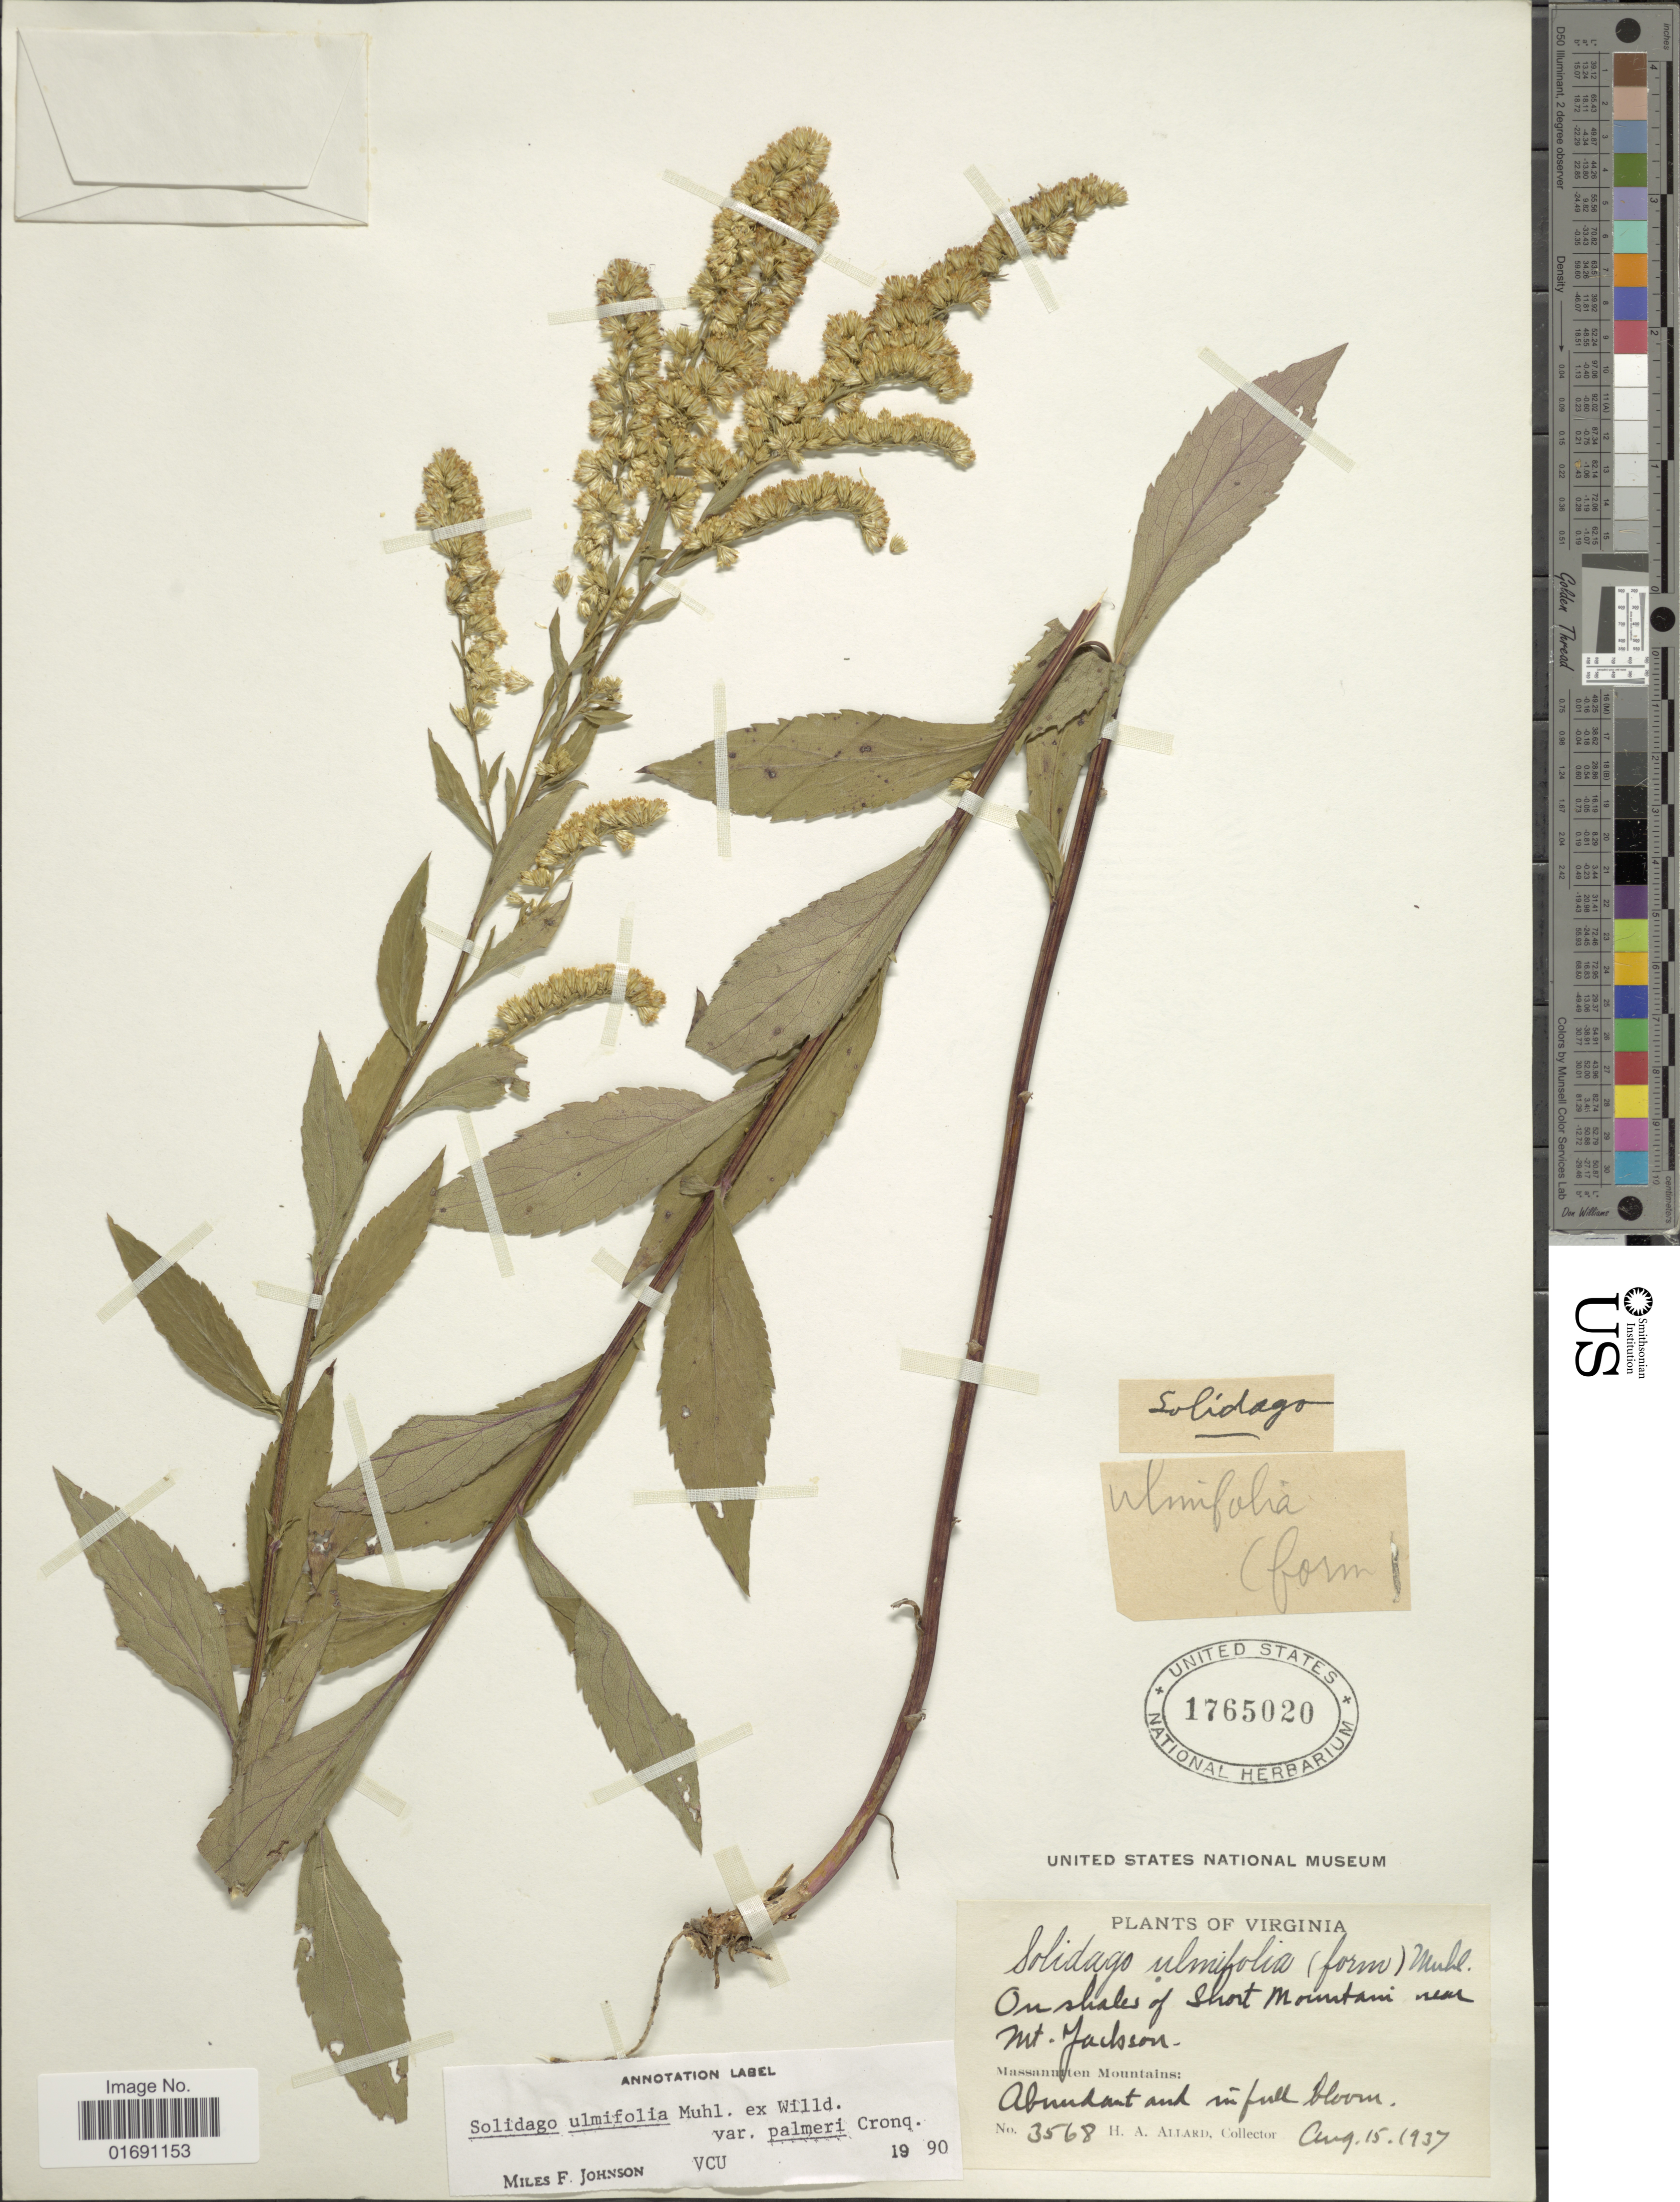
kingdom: Plantae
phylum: Tracheophyta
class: Magnoliopsida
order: Asterales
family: Asteraceae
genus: Solidago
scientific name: Solidago ulmifolia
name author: Muhl. ex Willd.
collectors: H. A. Allard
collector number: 3568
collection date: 1937-08-15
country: United States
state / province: Virginia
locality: Onnshales of Short Mountain near Mt Jackson, Massanutten Mountains: Abundant and in full bloom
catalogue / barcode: US 1765020